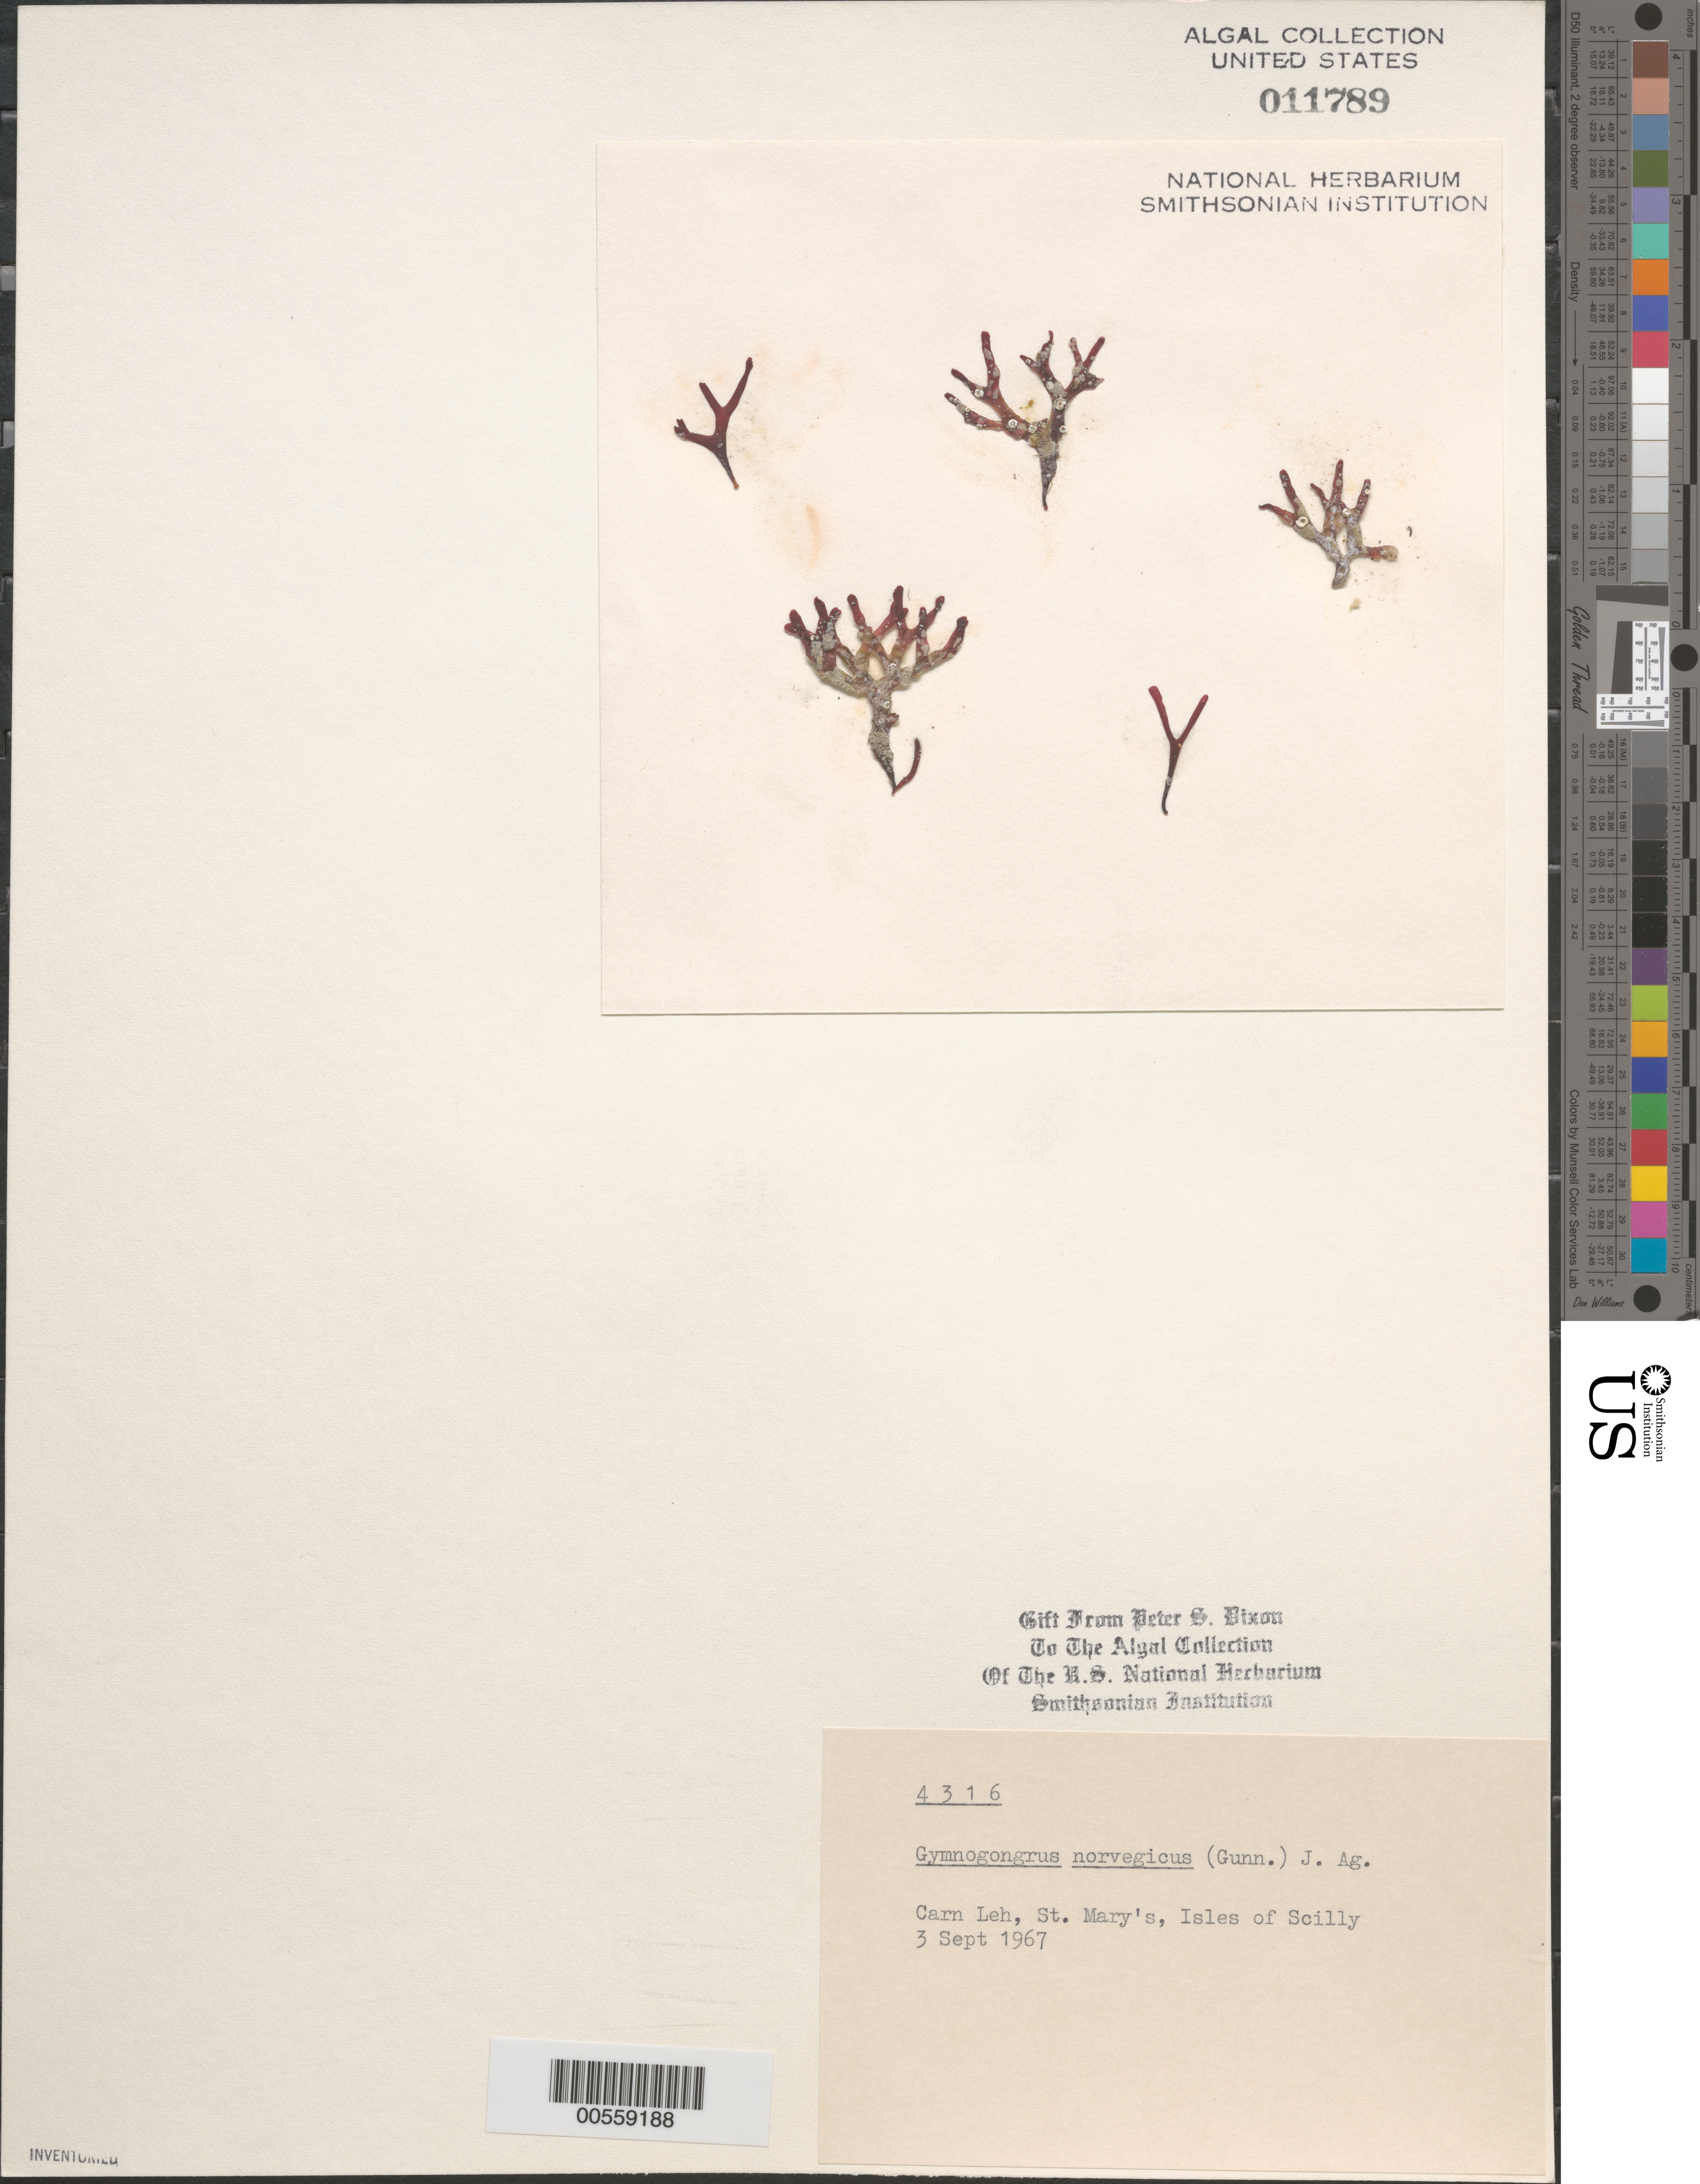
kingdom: Plantae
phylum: Rhodophyta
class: Florideophyceae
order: Gigartinales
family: Gigartinaceae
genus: Chondrus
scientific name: Chondrus crispus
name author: Stackh.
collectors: P. S. Dixon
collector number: PSD 4316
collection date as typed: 03 Sep 1967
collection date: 1967-09-03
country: United Kingdom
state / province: England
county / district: Council of the Isles of Scilly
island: St. Mary's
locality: Carn Leh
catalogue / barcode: US 11789